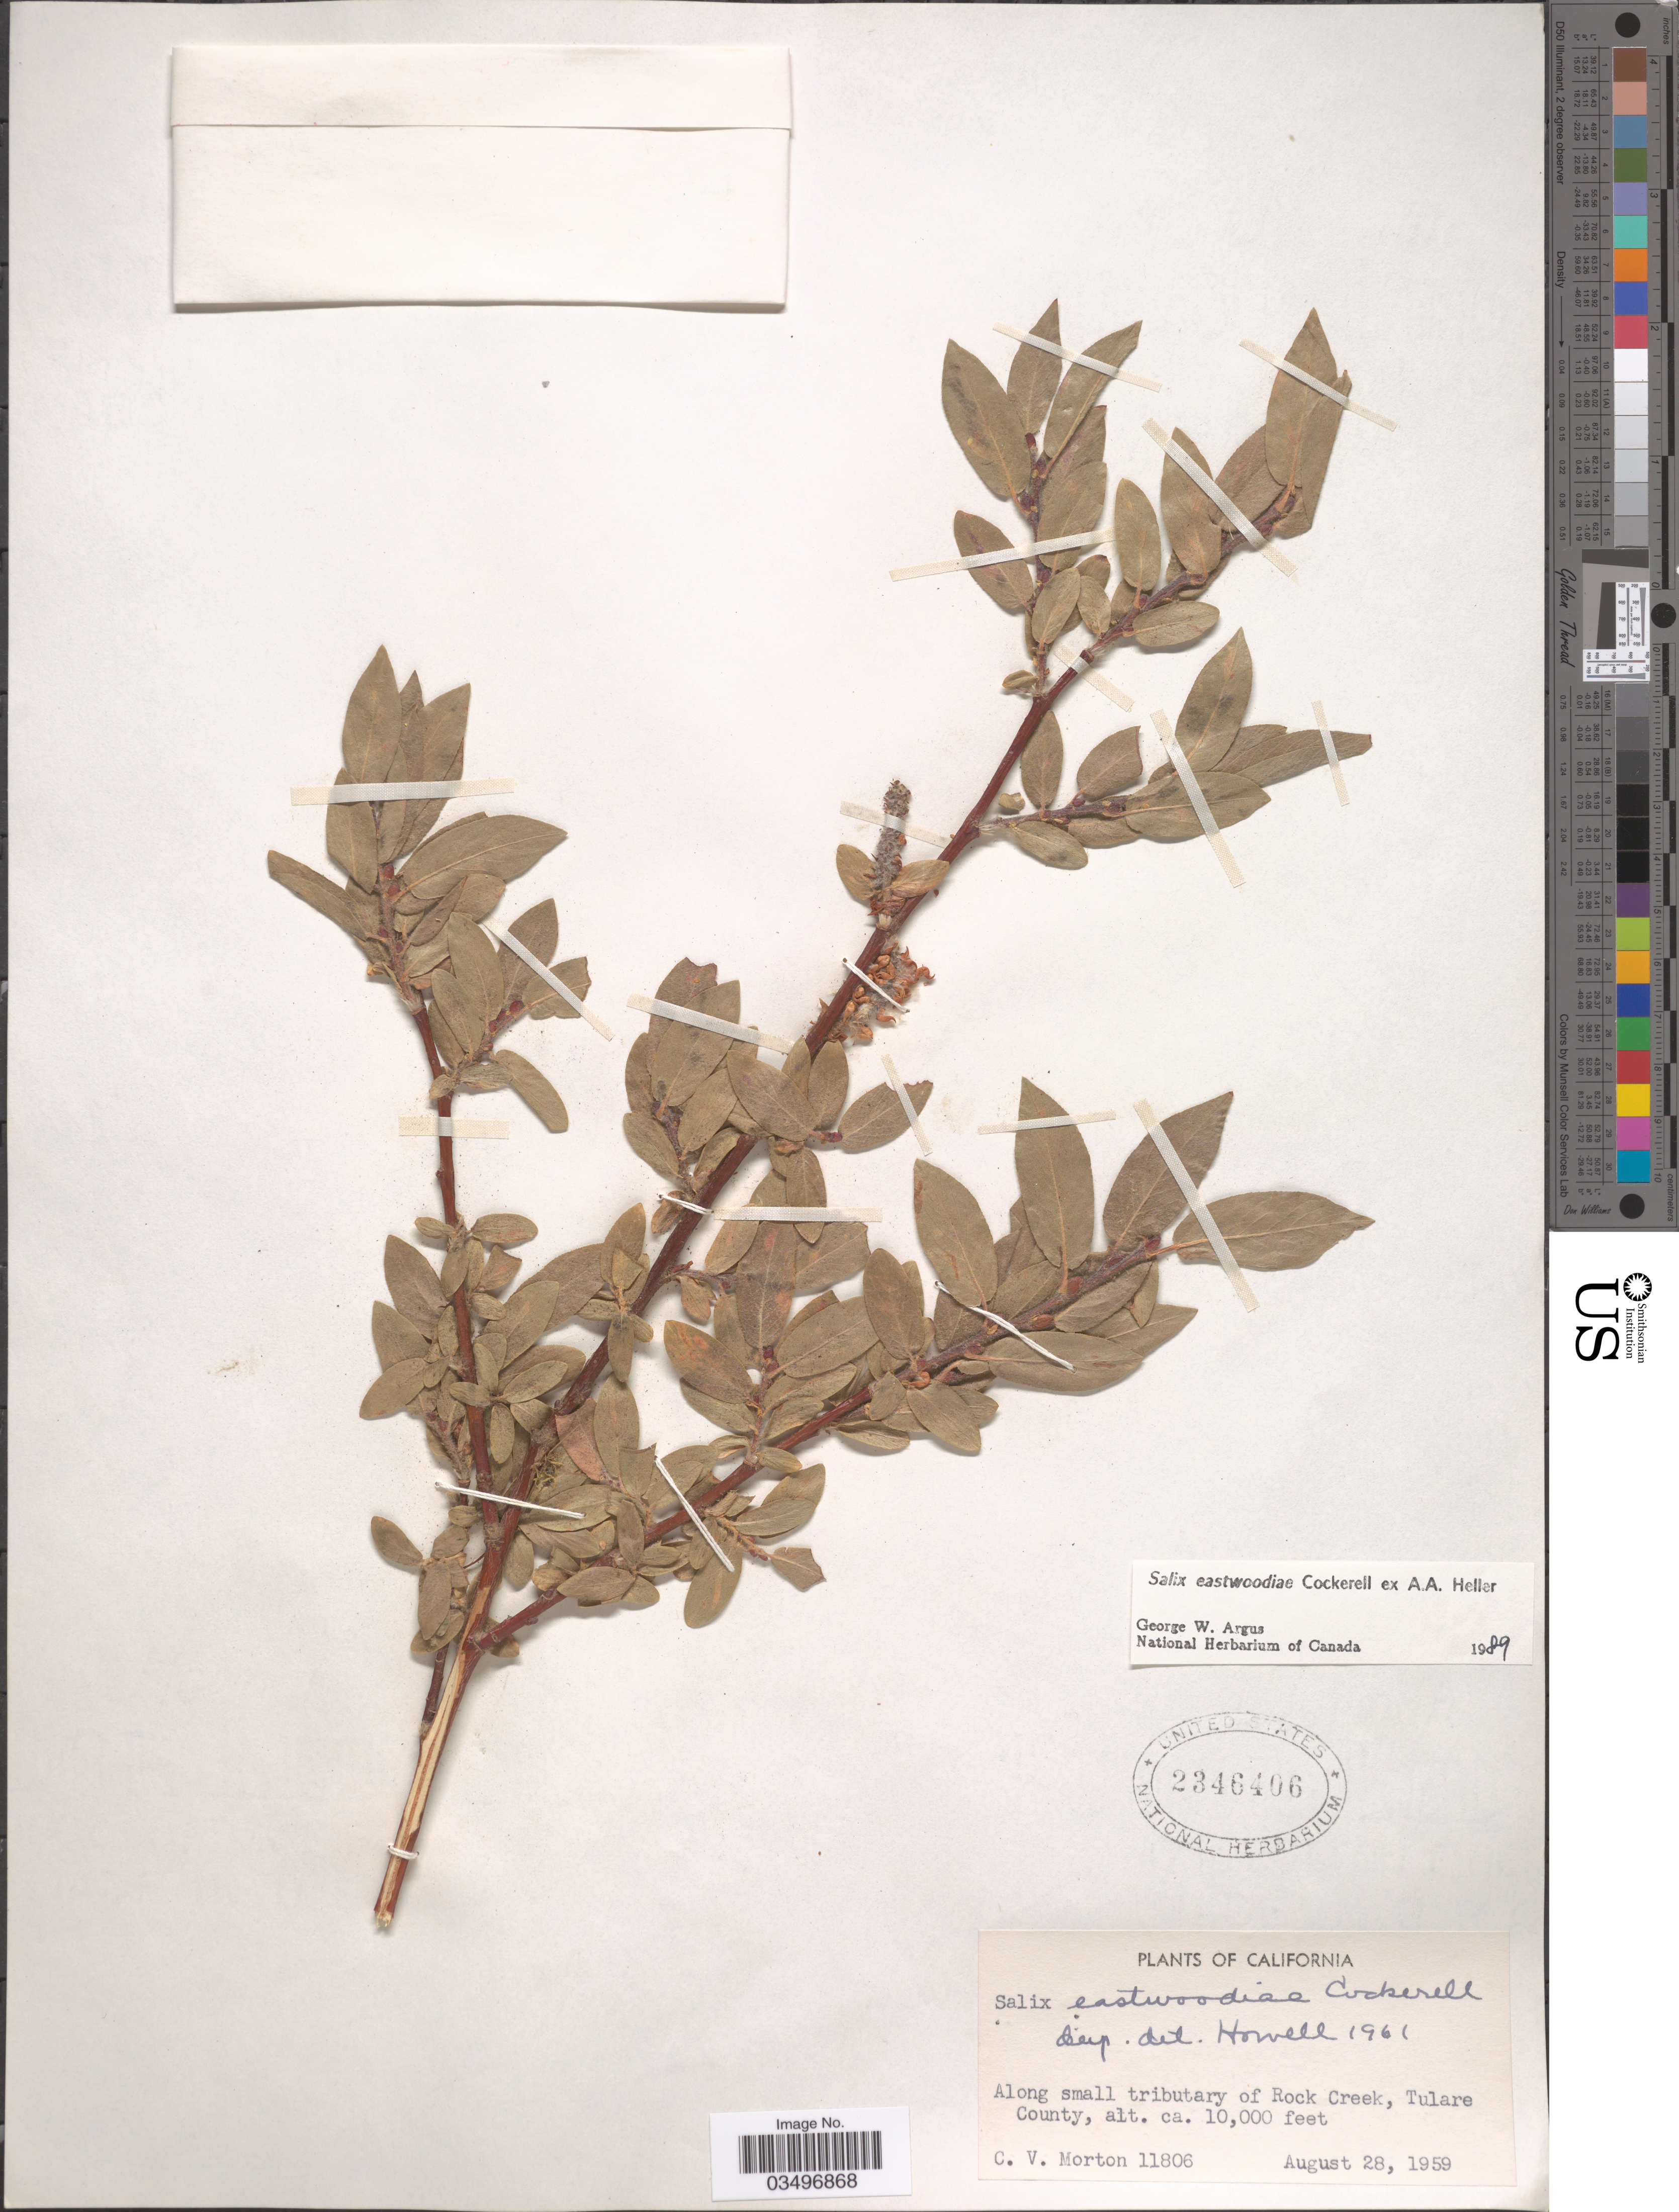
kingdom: Plantae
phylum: Tracheophyta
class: Magnoliopsida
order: Malpighiales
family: Salicaceae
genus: Salix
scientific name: Salix eastwoodiae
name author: Cockerell ex A. Heller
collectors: C. V. Morton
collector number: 11806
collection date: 1959-08-28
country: United States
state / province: California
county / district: Tulare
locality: Along small tributary of Rock Creek, Tulare County.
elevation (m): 3048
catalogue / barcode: US 2346406